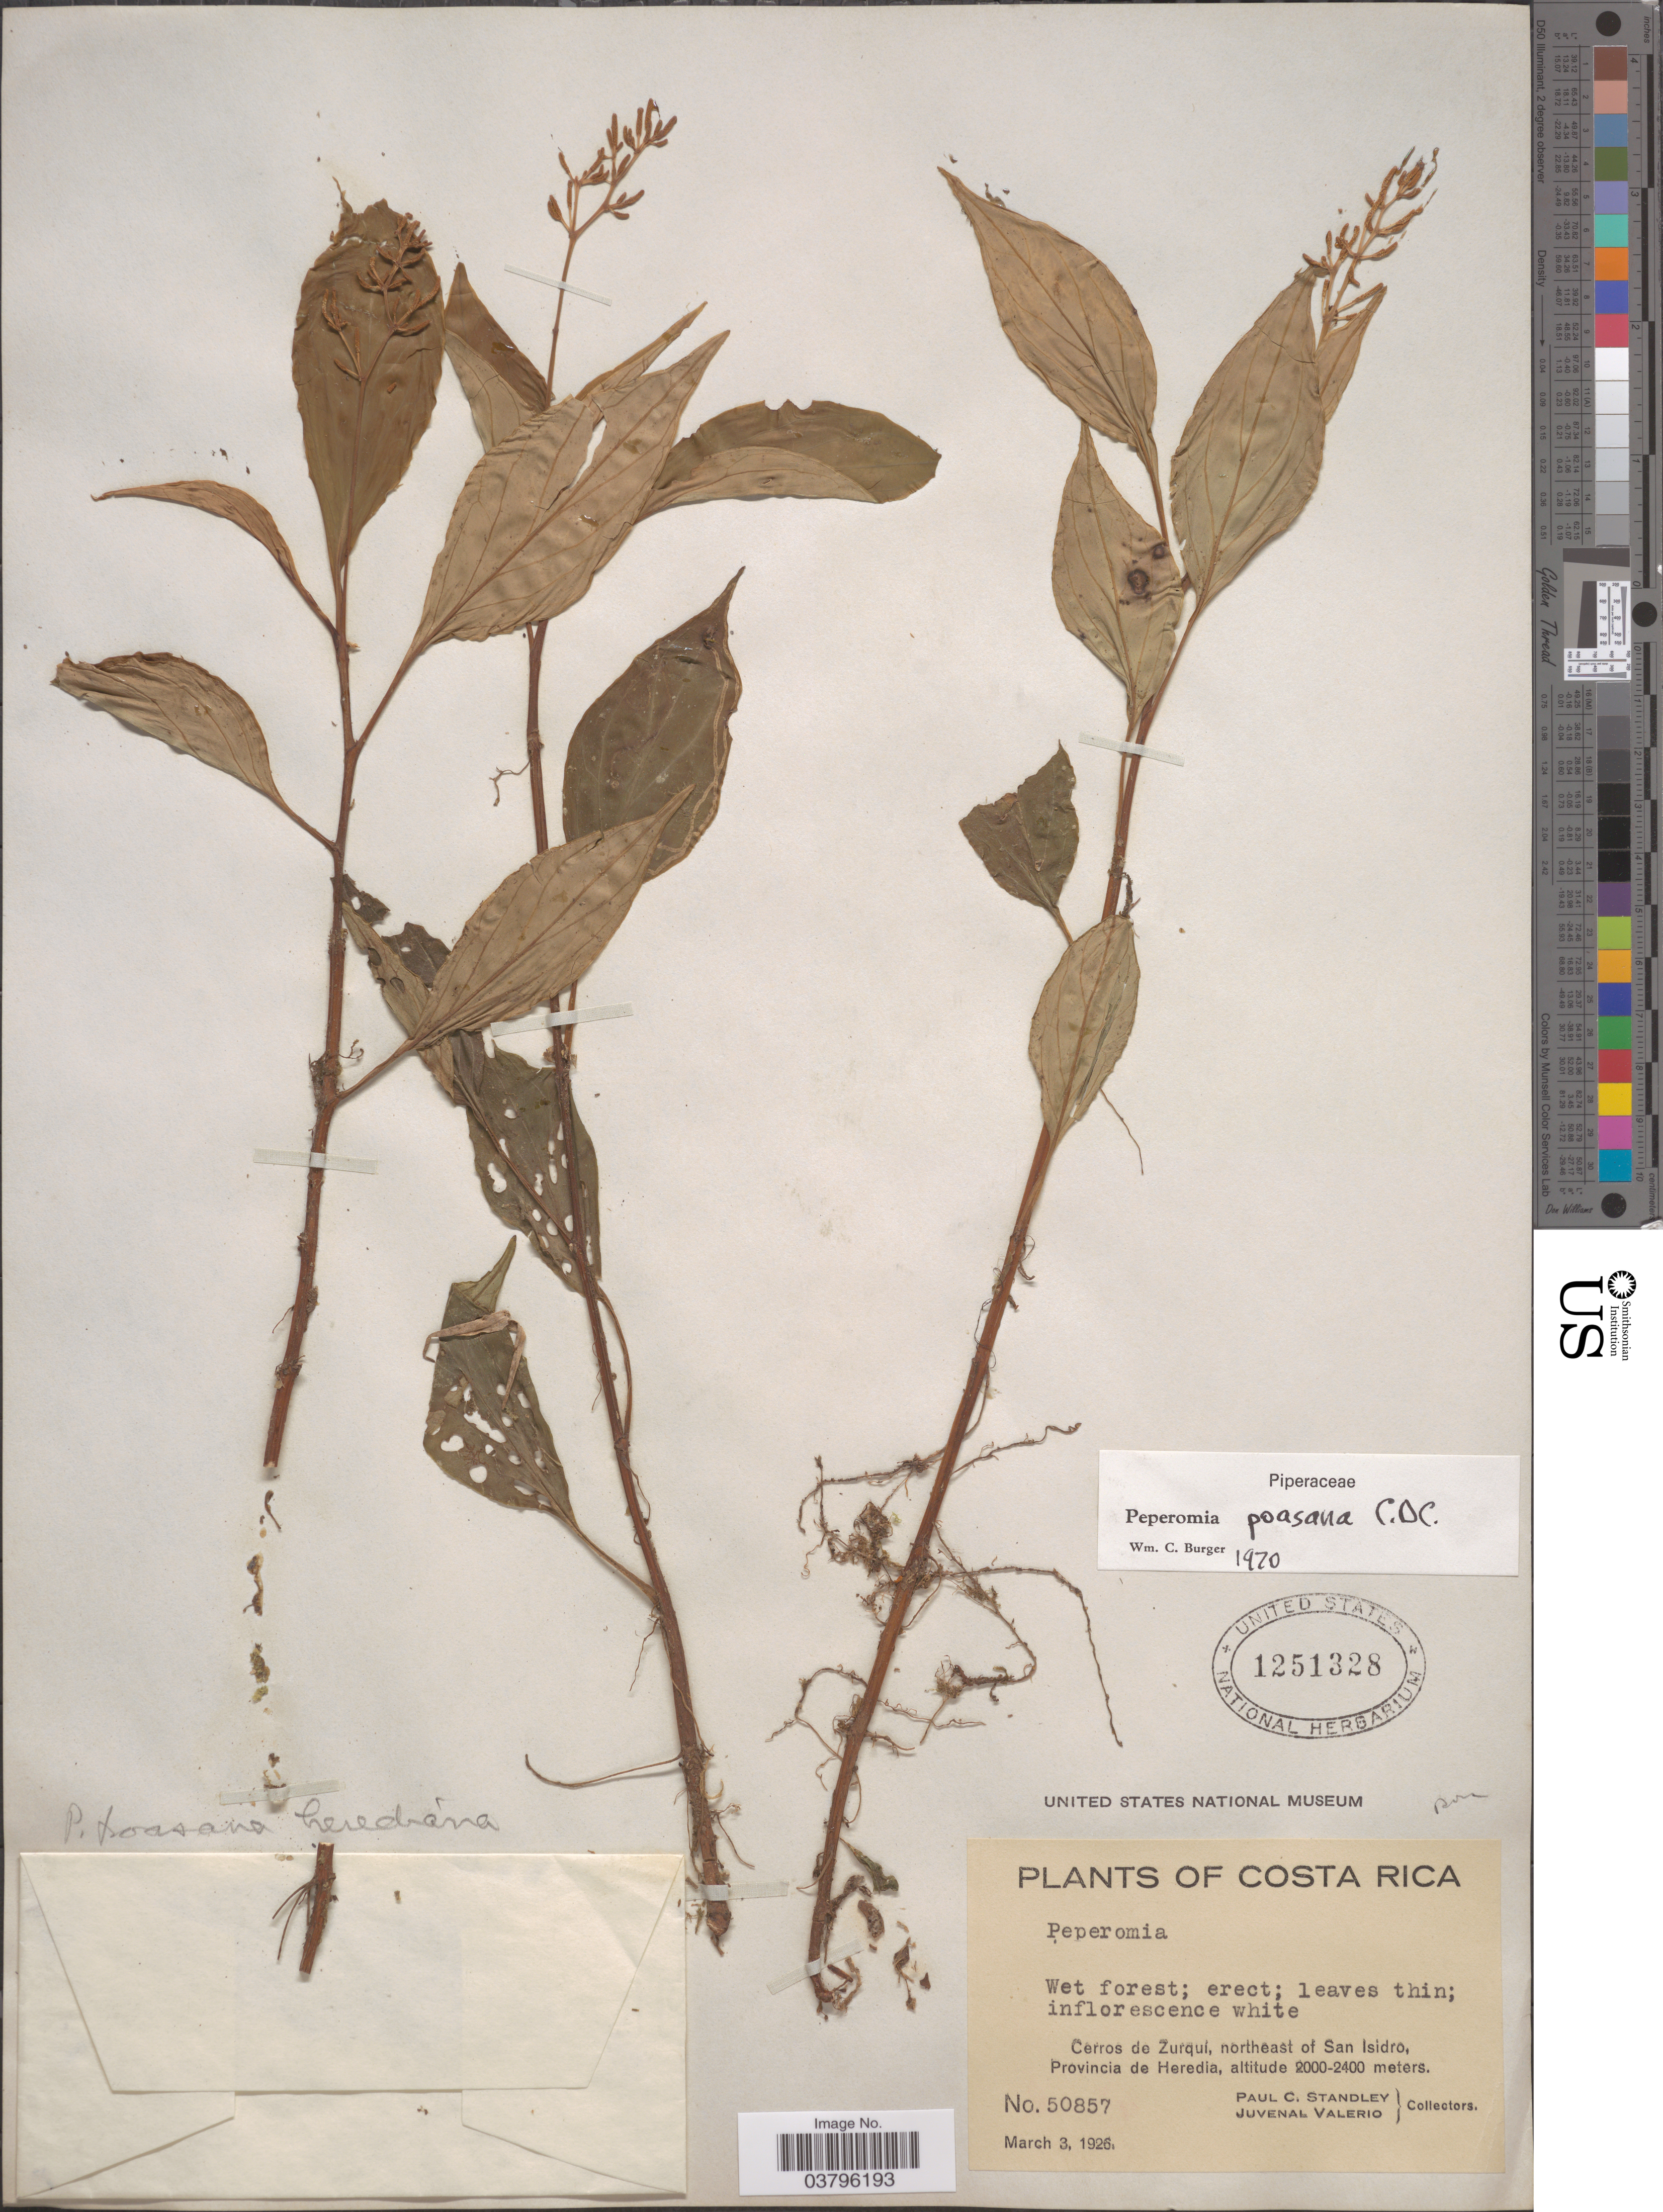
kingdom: Plantae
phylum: Tracheophyta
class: Magnoliopsida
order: Piperales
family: Piperaceae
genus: Peperomia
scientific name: Peperomia poasana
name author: C. DC.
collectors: P. C. Standley & J. Valerio R.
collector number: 50857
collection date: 1926-03-03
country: Costa Rica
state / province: Heredia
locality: Cerros de Zurquí, northeast of San Isidro.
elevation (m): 2000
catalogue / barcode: US 1251328